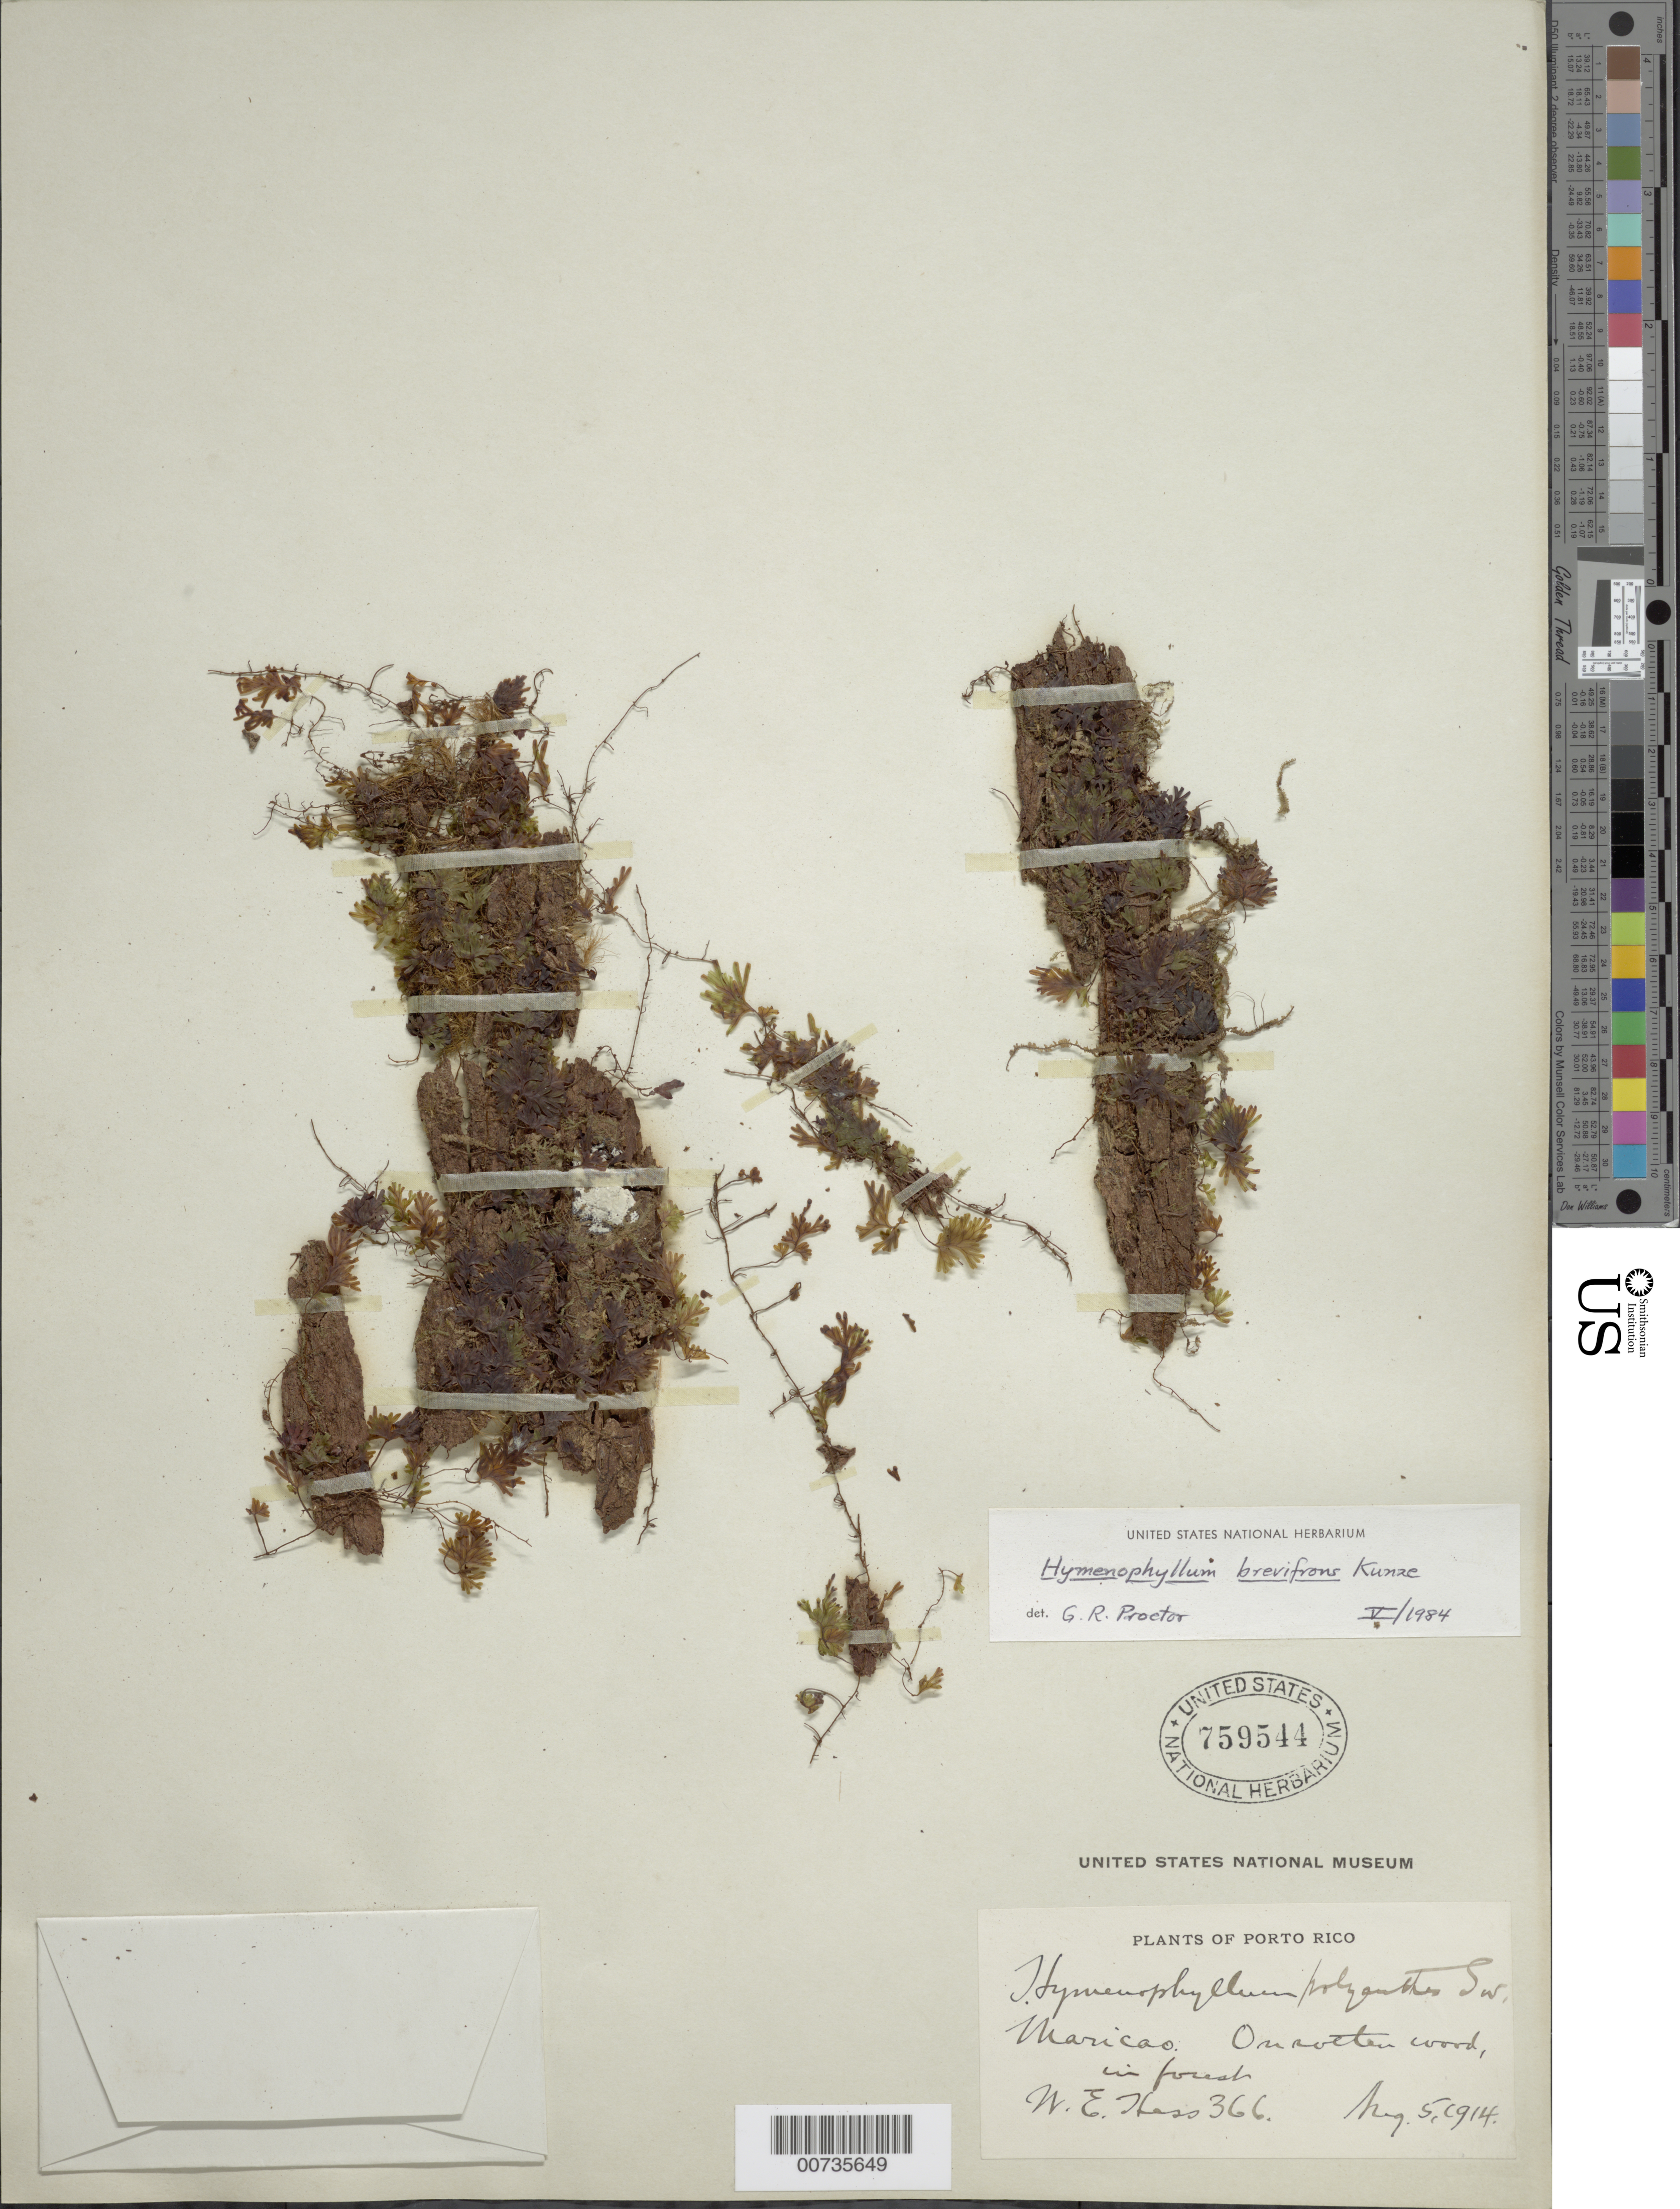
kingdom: Plantae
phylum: Tracheophyta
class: Polypodiopsida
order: Hymenophyllales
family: Hymenophyllaceae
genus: Hymenophyllum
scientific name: Hymenophyllum brevifrons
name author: Kunze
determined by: Proctor, G. R.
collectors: W. Hess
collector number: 366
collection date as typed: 05 Aug 1914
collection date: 1914-08-05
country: Puerto Rico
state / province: Maricao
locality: Maricao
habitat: On rotten wood in forest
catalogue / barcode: US 759544